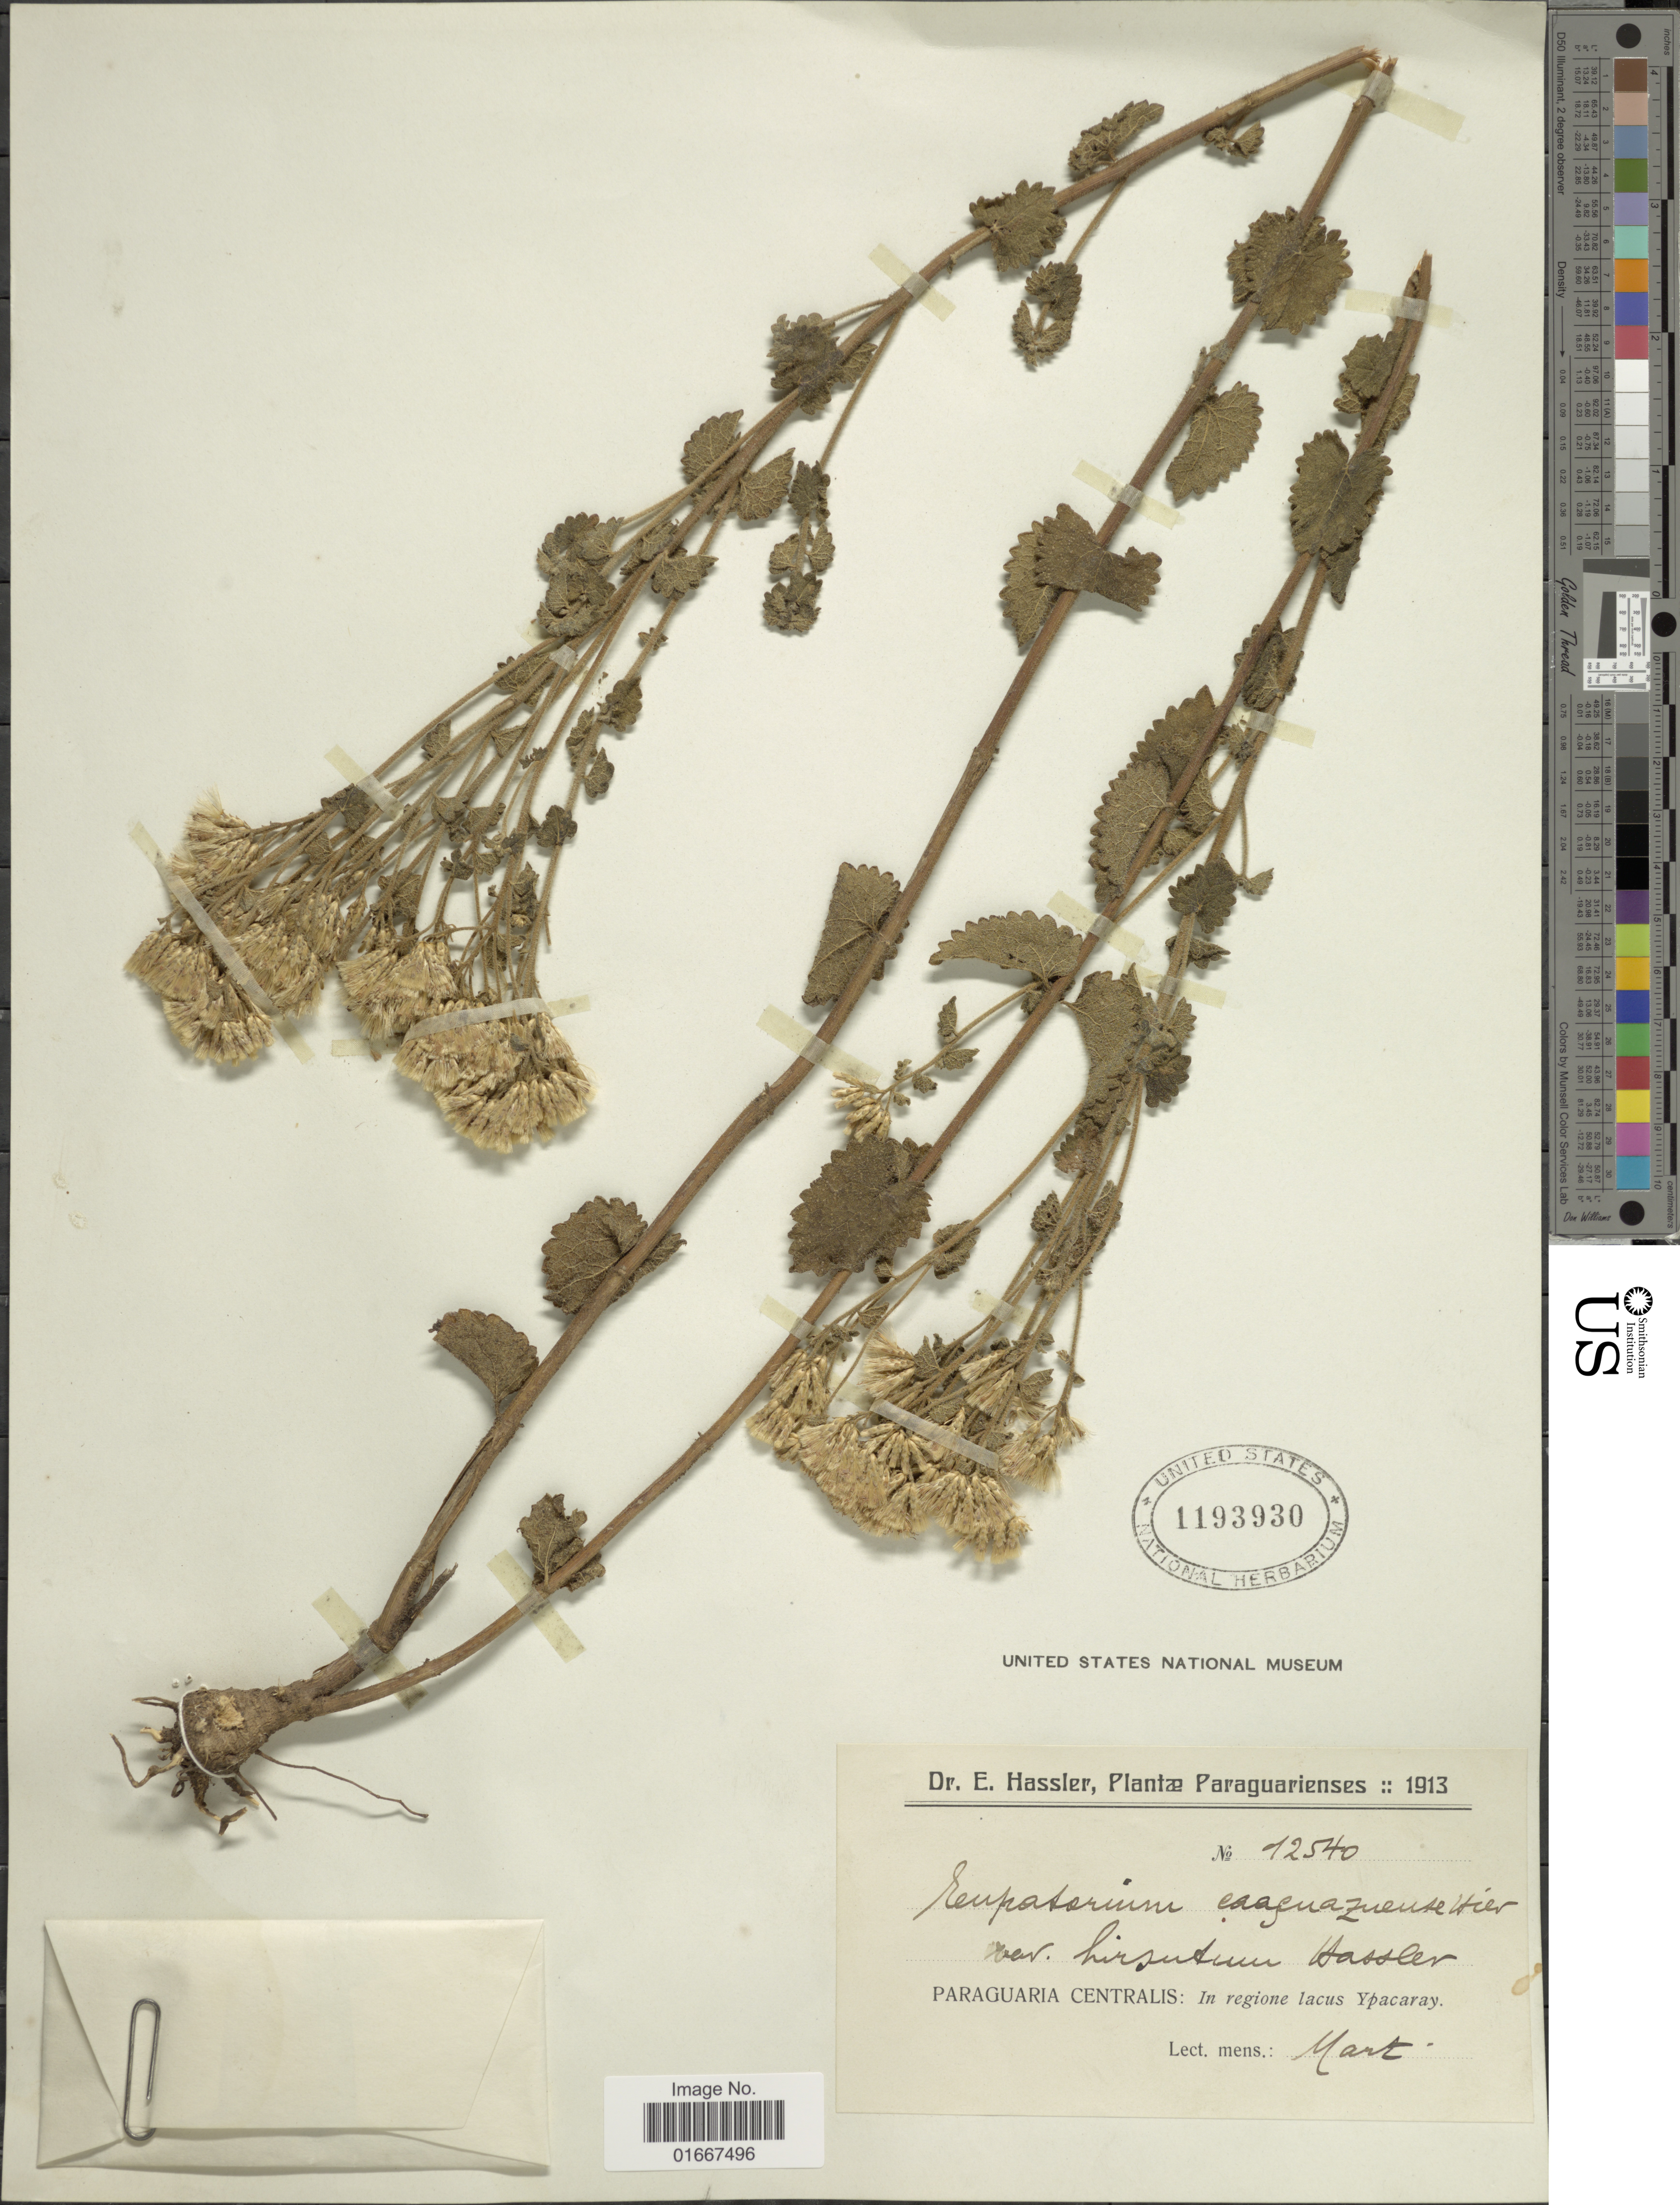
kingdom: Plantae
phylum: Tracheophyta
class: Magnoliopsida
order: Asterales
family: Asteraceae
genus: Chromolaena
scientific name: Chromolaena caaguazuensis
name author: (Hieron.) R.M. King & H. Rob.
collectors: E. Hassler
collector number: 12540*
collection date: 1913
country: Paraguay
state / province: Central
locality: In regione lacus Ypacaray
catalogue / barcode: US 1193930